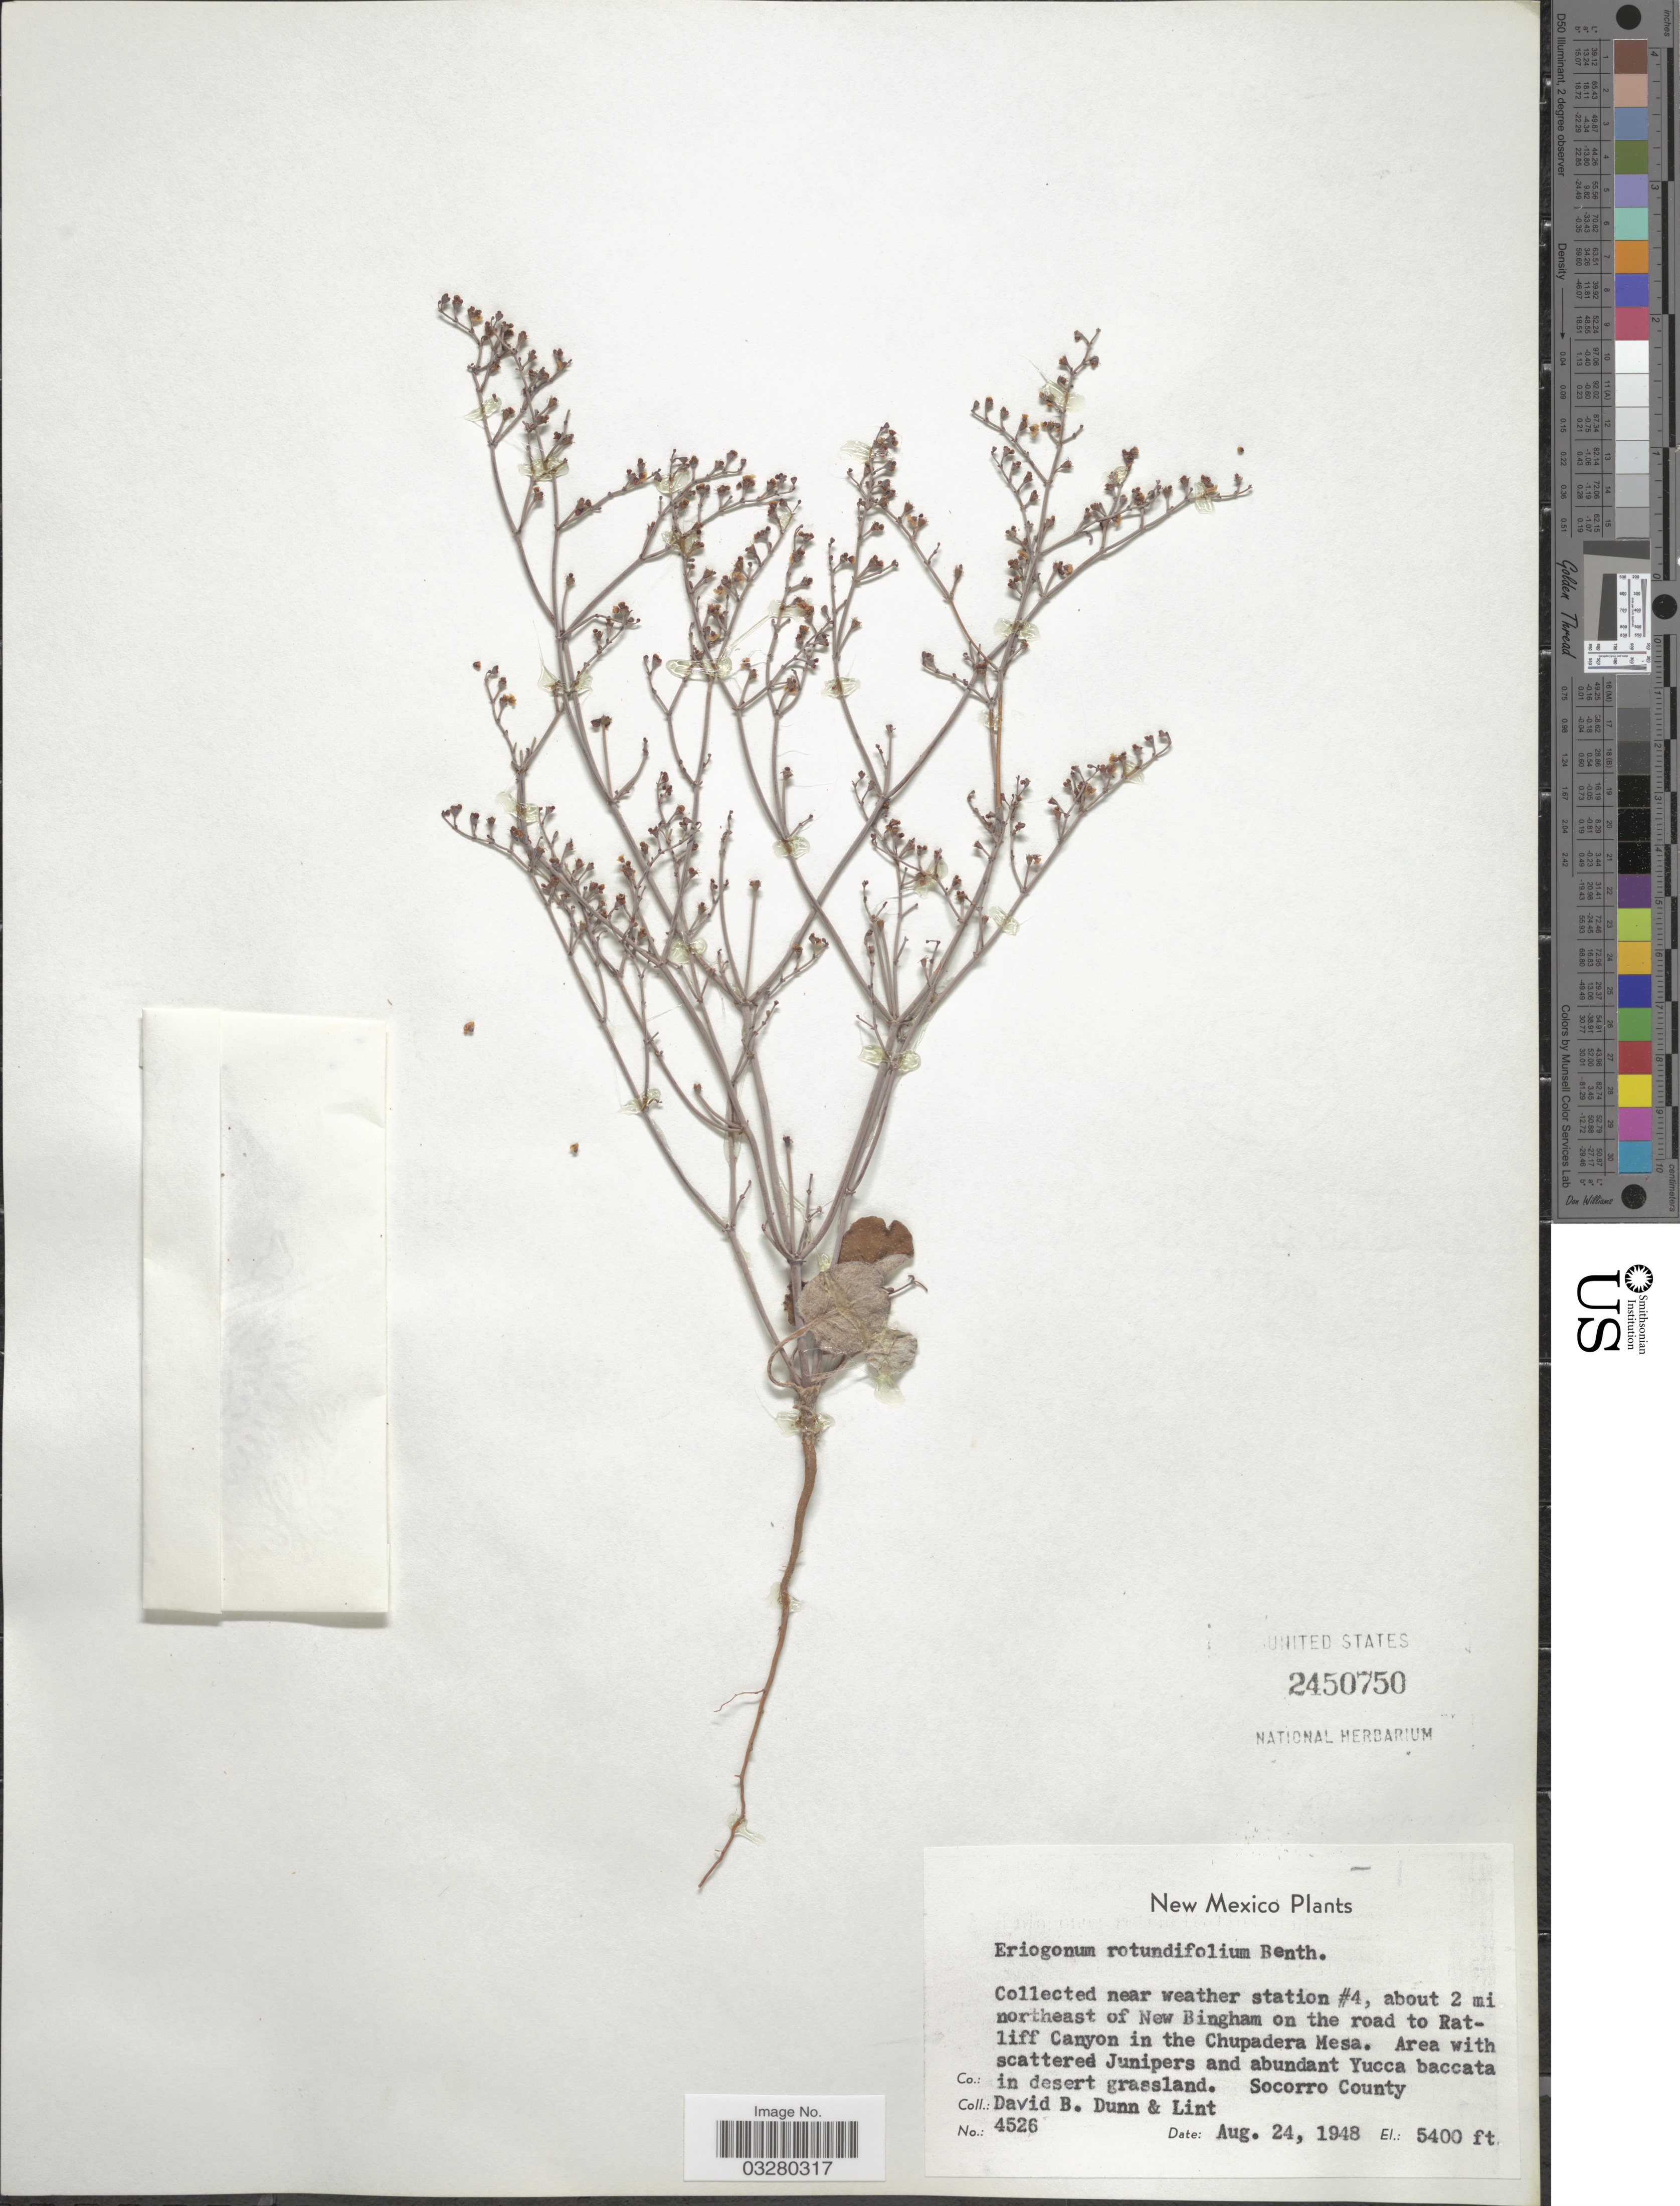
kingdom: Plantae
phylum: Tracheophyta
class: Magnoliopsida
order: Caryophyllales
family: Polygonaceae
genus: Eriogonum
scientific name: Eriogonum rotundifolium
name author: Benth. in DC.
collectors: D. B. Dunn & -. Lint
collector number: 4526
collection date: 1948-08-24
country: United States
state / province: New Mexico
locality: Collected near weather station #4, about 2 mi northeast of New Bingham on the road to Ratliff Canyon in the Chupadera Mesa. Socorro County.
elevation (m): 1646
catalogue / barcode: US 2450750